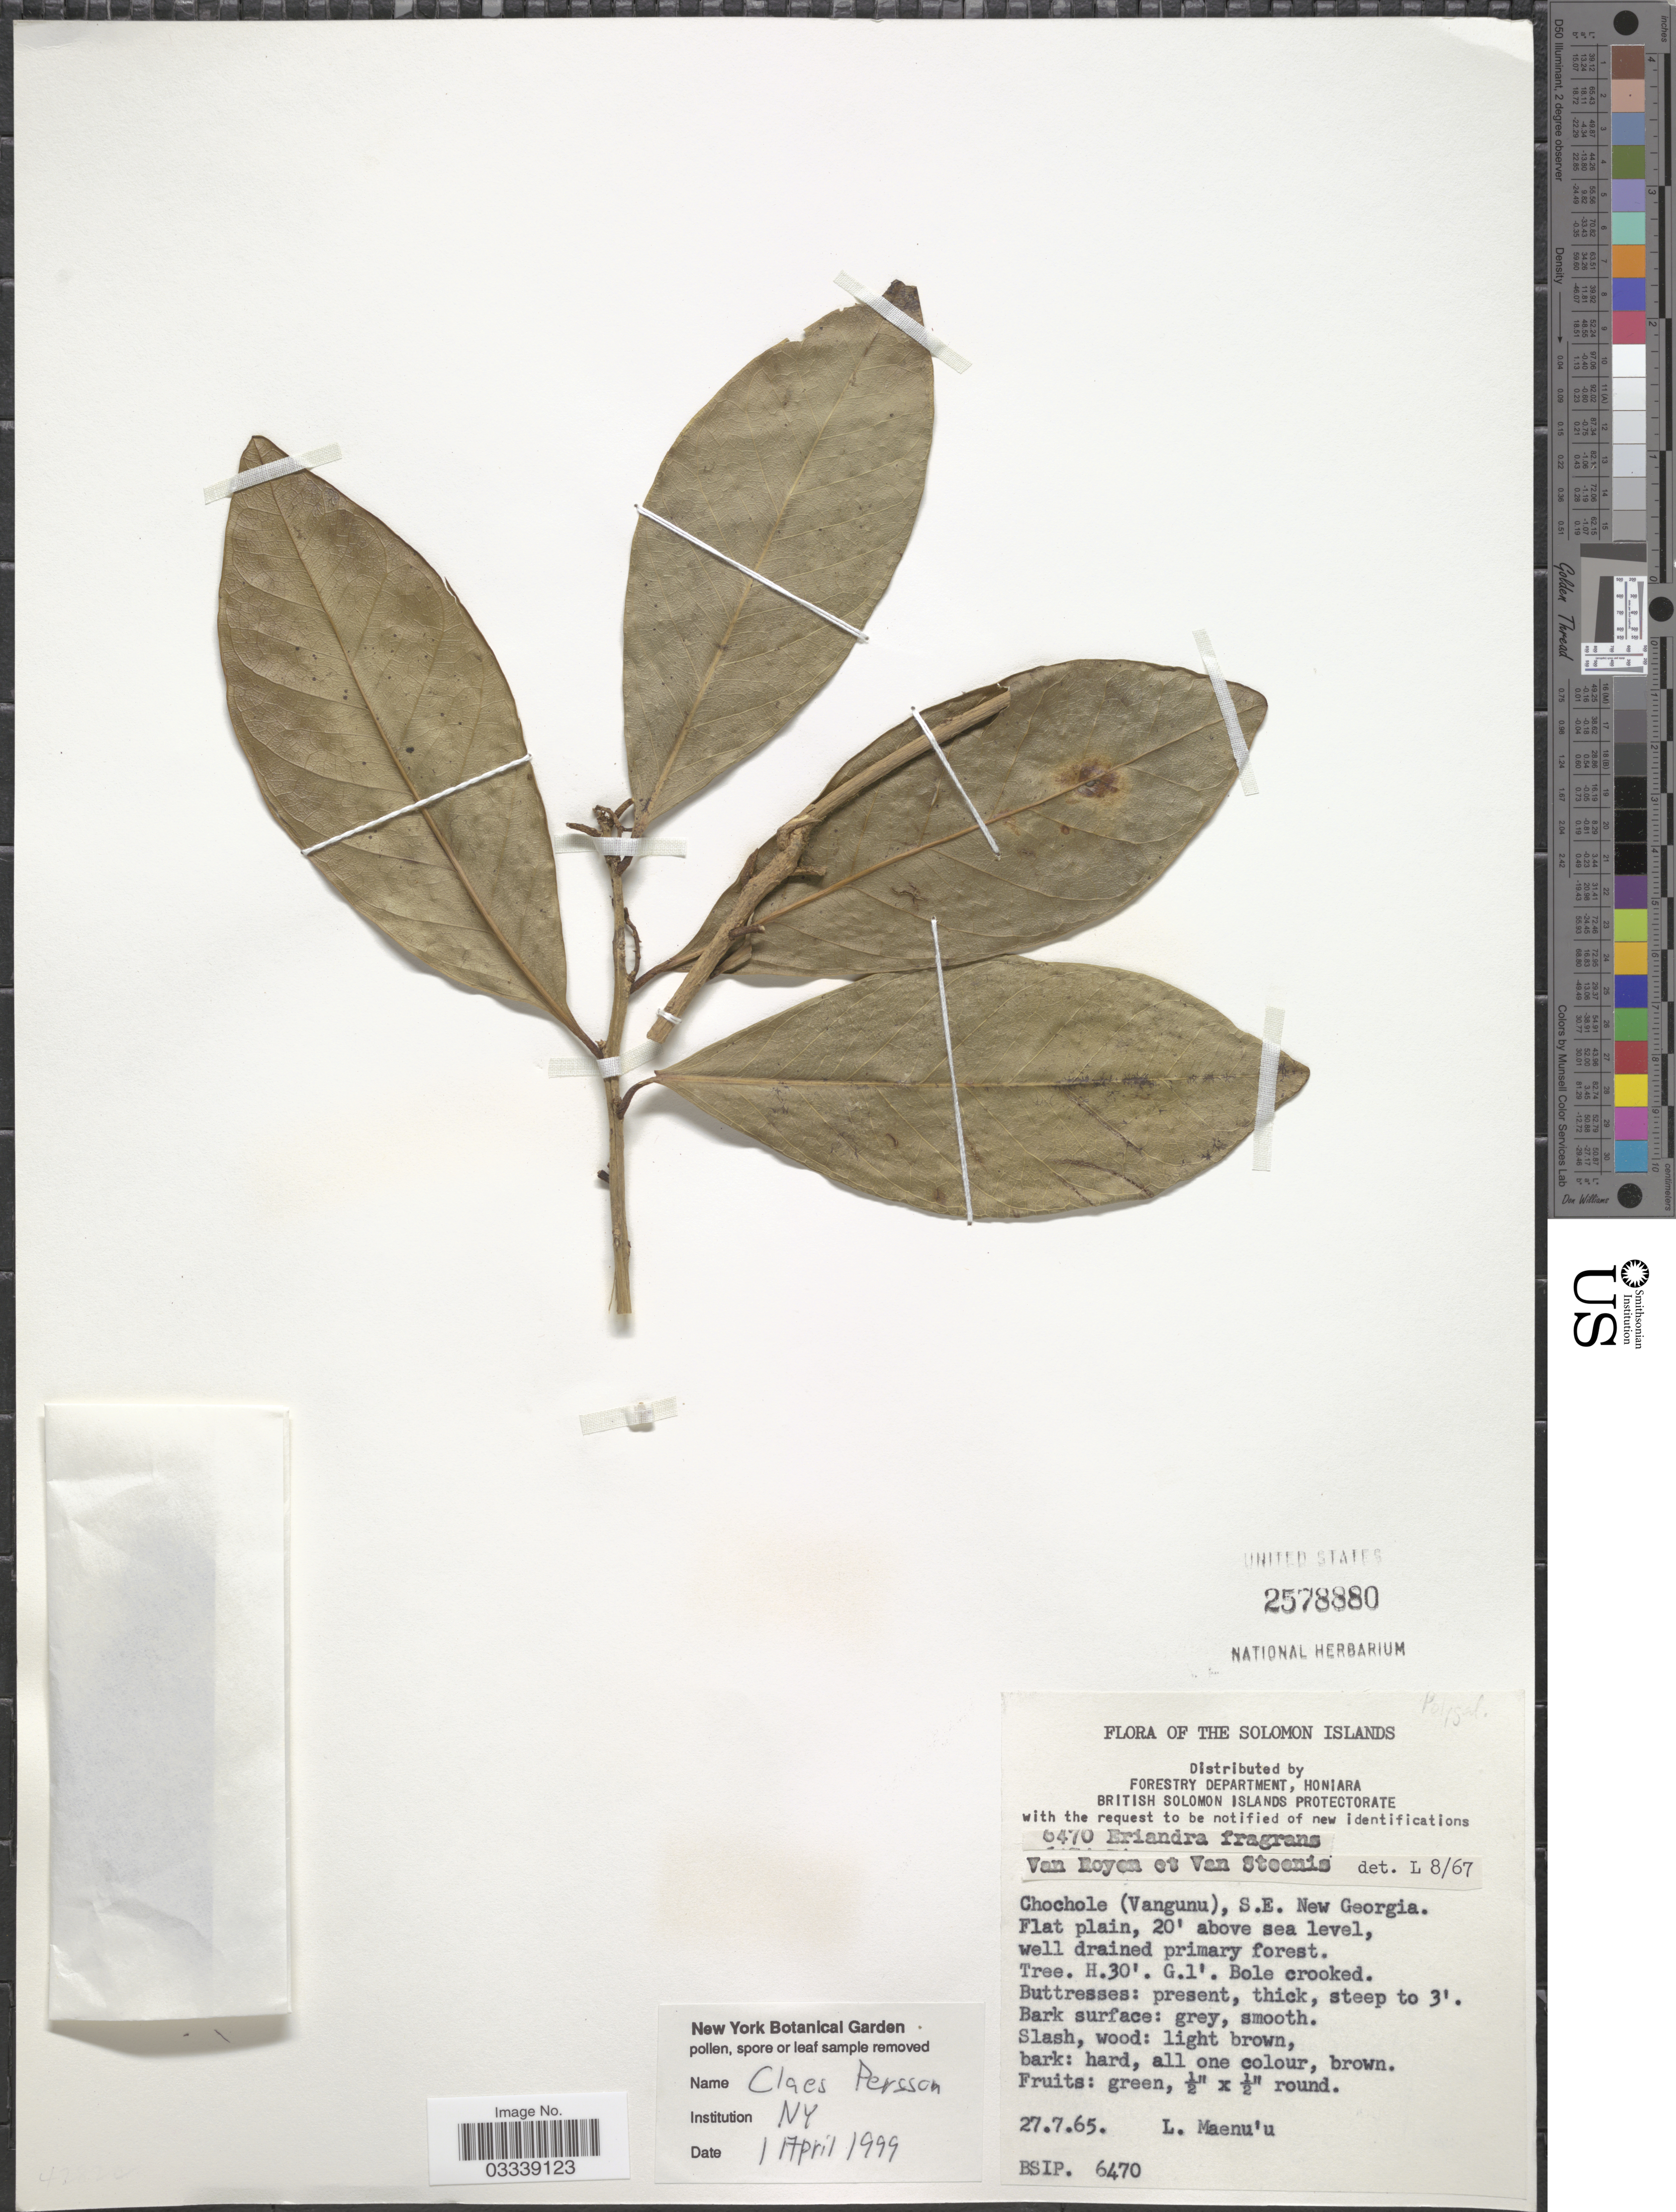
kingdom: Plantae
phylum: Tracheophyta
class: Magnoliopsida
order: Fabales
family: Polygalaceae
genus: Eriandra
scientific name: Eriandra fragrans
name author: P. Royen & Steenis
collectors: L. Maenu'u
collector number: BSIP6470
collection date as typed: Transcribed d/m/y: 27/7/65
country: Solomon Islands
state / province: Solomon Islands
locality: Chochole (Vangunu), S.E. New Georgia.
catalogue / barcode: US 2578880